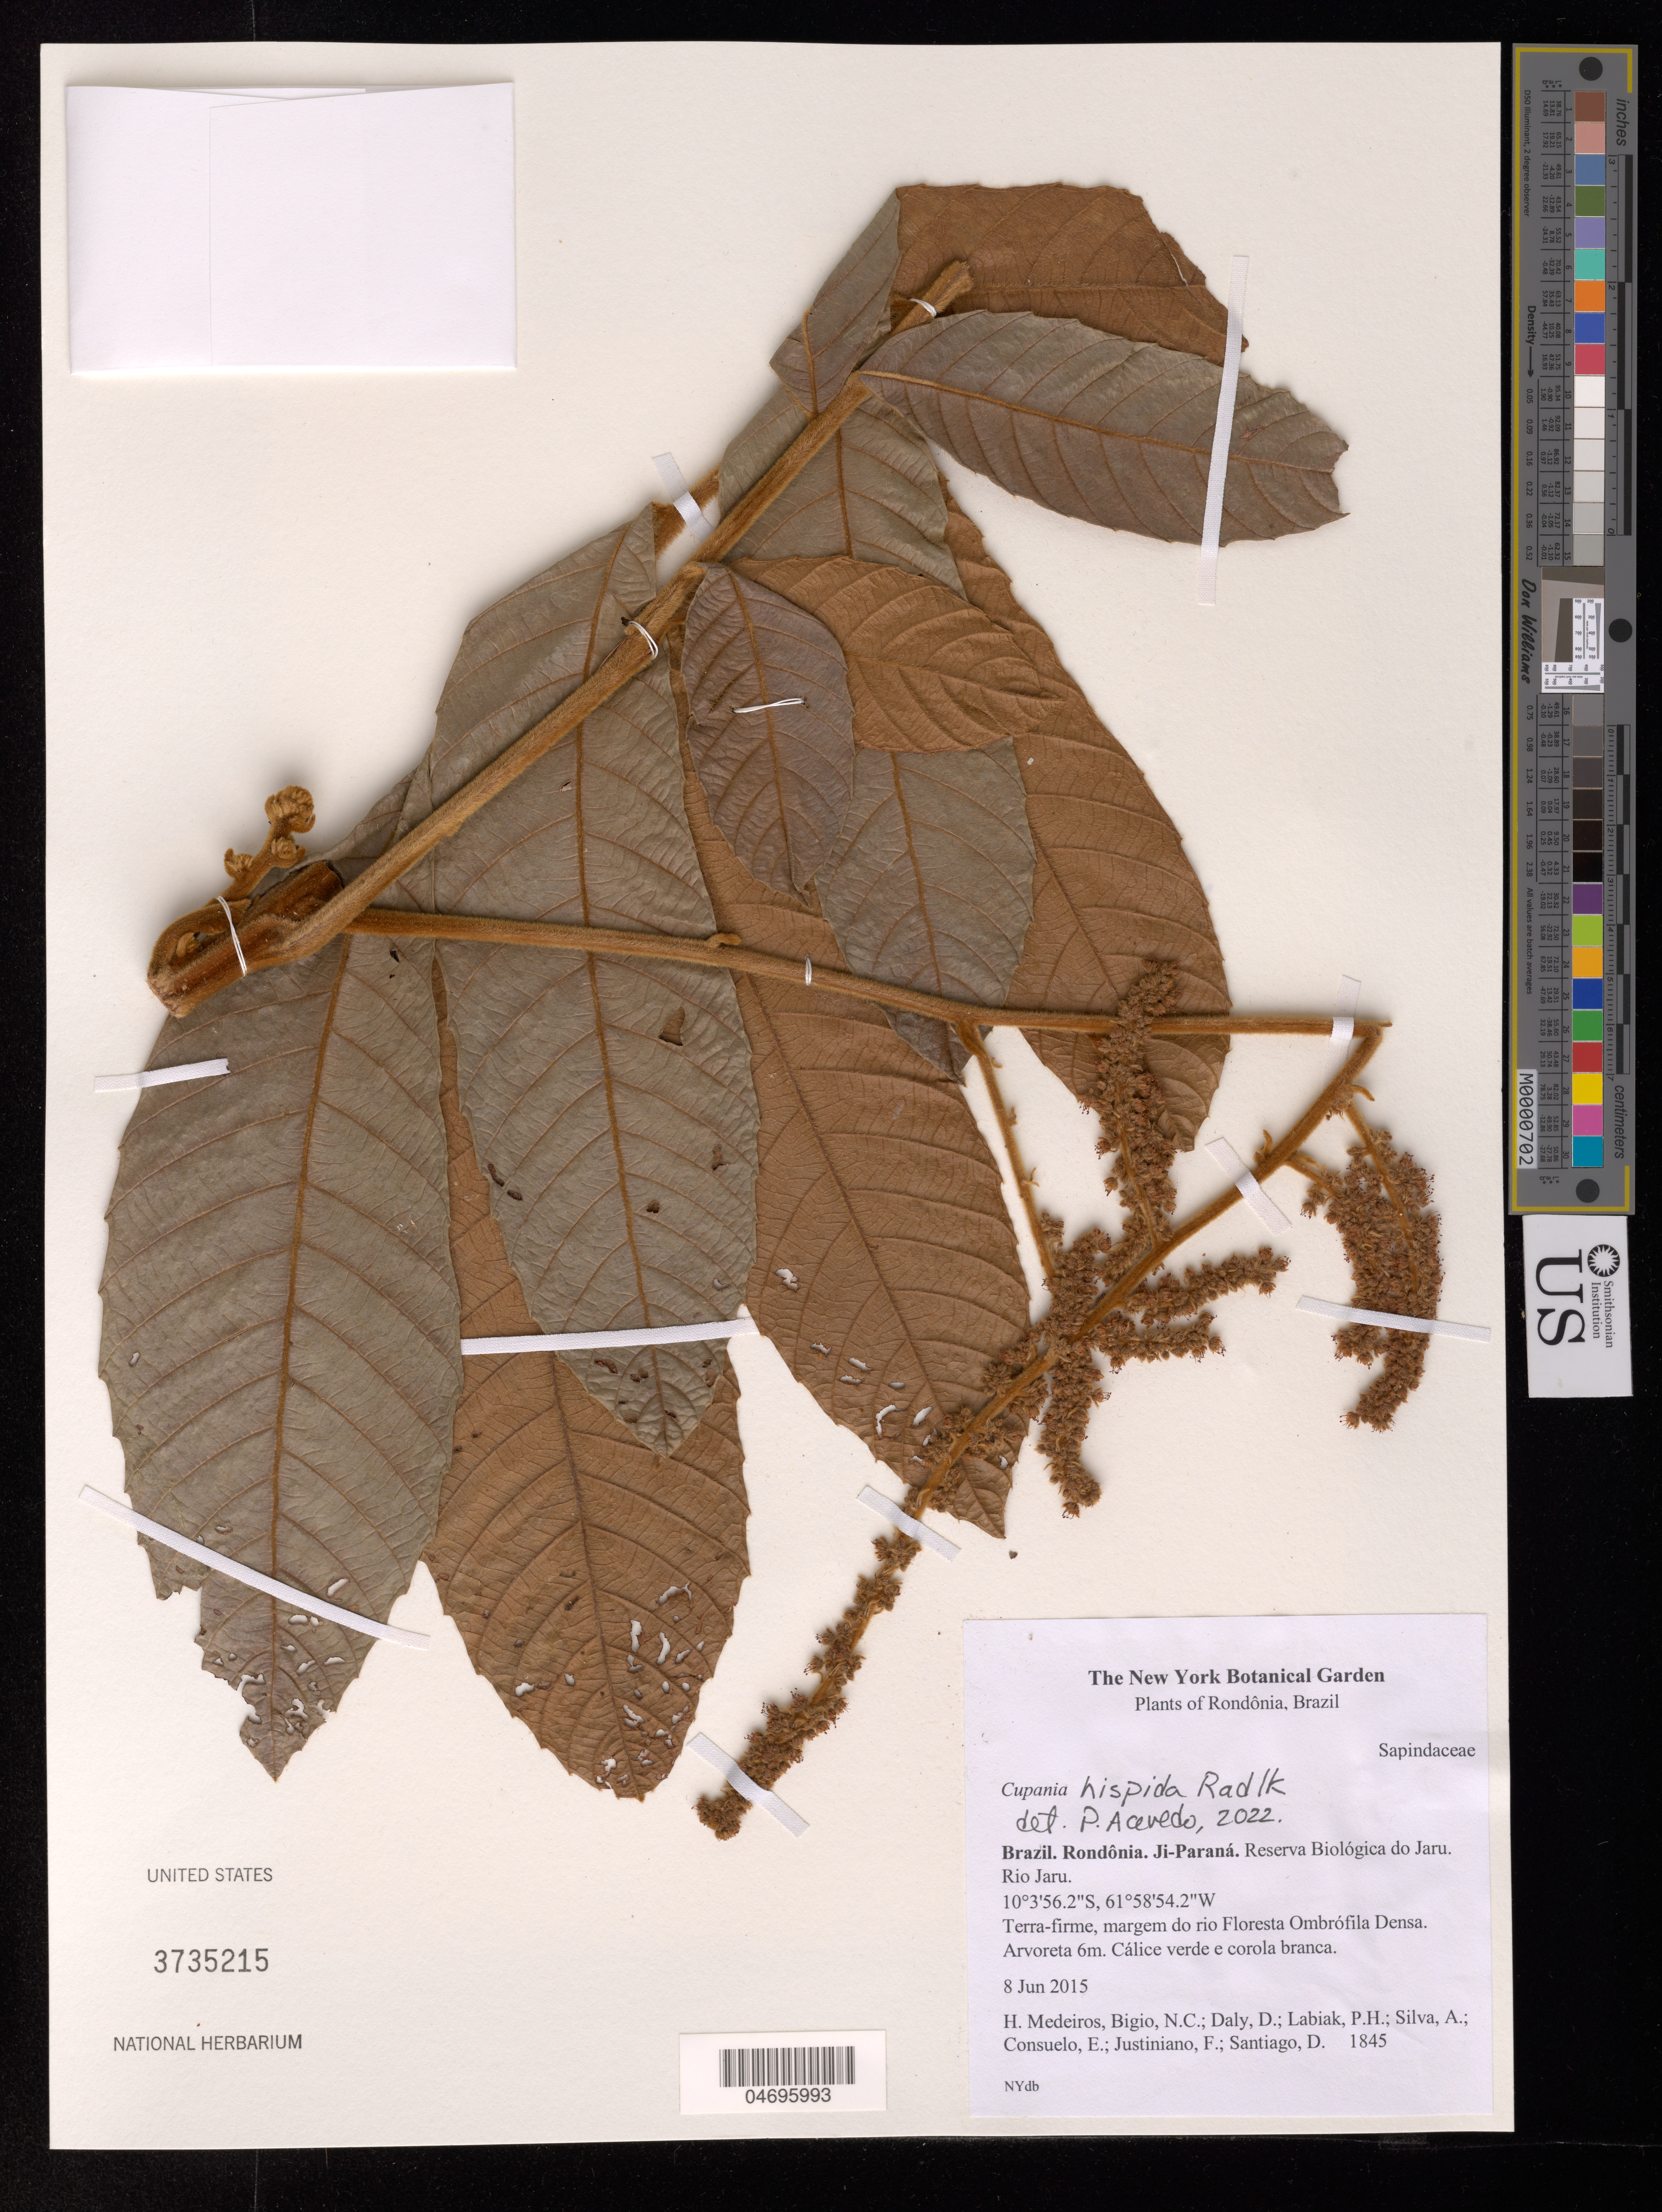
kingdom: Plantae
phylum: Tracheophyta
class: Magnoliopsida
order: Sapindales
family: Sapindaceae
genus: Cupania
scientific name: Cupania hispida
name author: Radlk.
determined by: Acevedo-Rodríguez, P., (BOT), Smithsonian Institution - National Museum of Natural History (UNITED STATES)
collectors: H. Medeiros, N. C. Bigio, D. Daly, P. H. Labiak, A. Silva, E. Consuelo, F. Justiniano & D. Santiago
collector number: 1845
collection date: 2015-06-08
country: Brazil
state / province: Rondônia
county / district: Ji-Paraná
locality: Reserva Biologica do Jaru. Rio Jaru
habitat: Terra-firme, margem do rio Floresta Ombrofila Densa.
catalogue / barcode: US 3735215